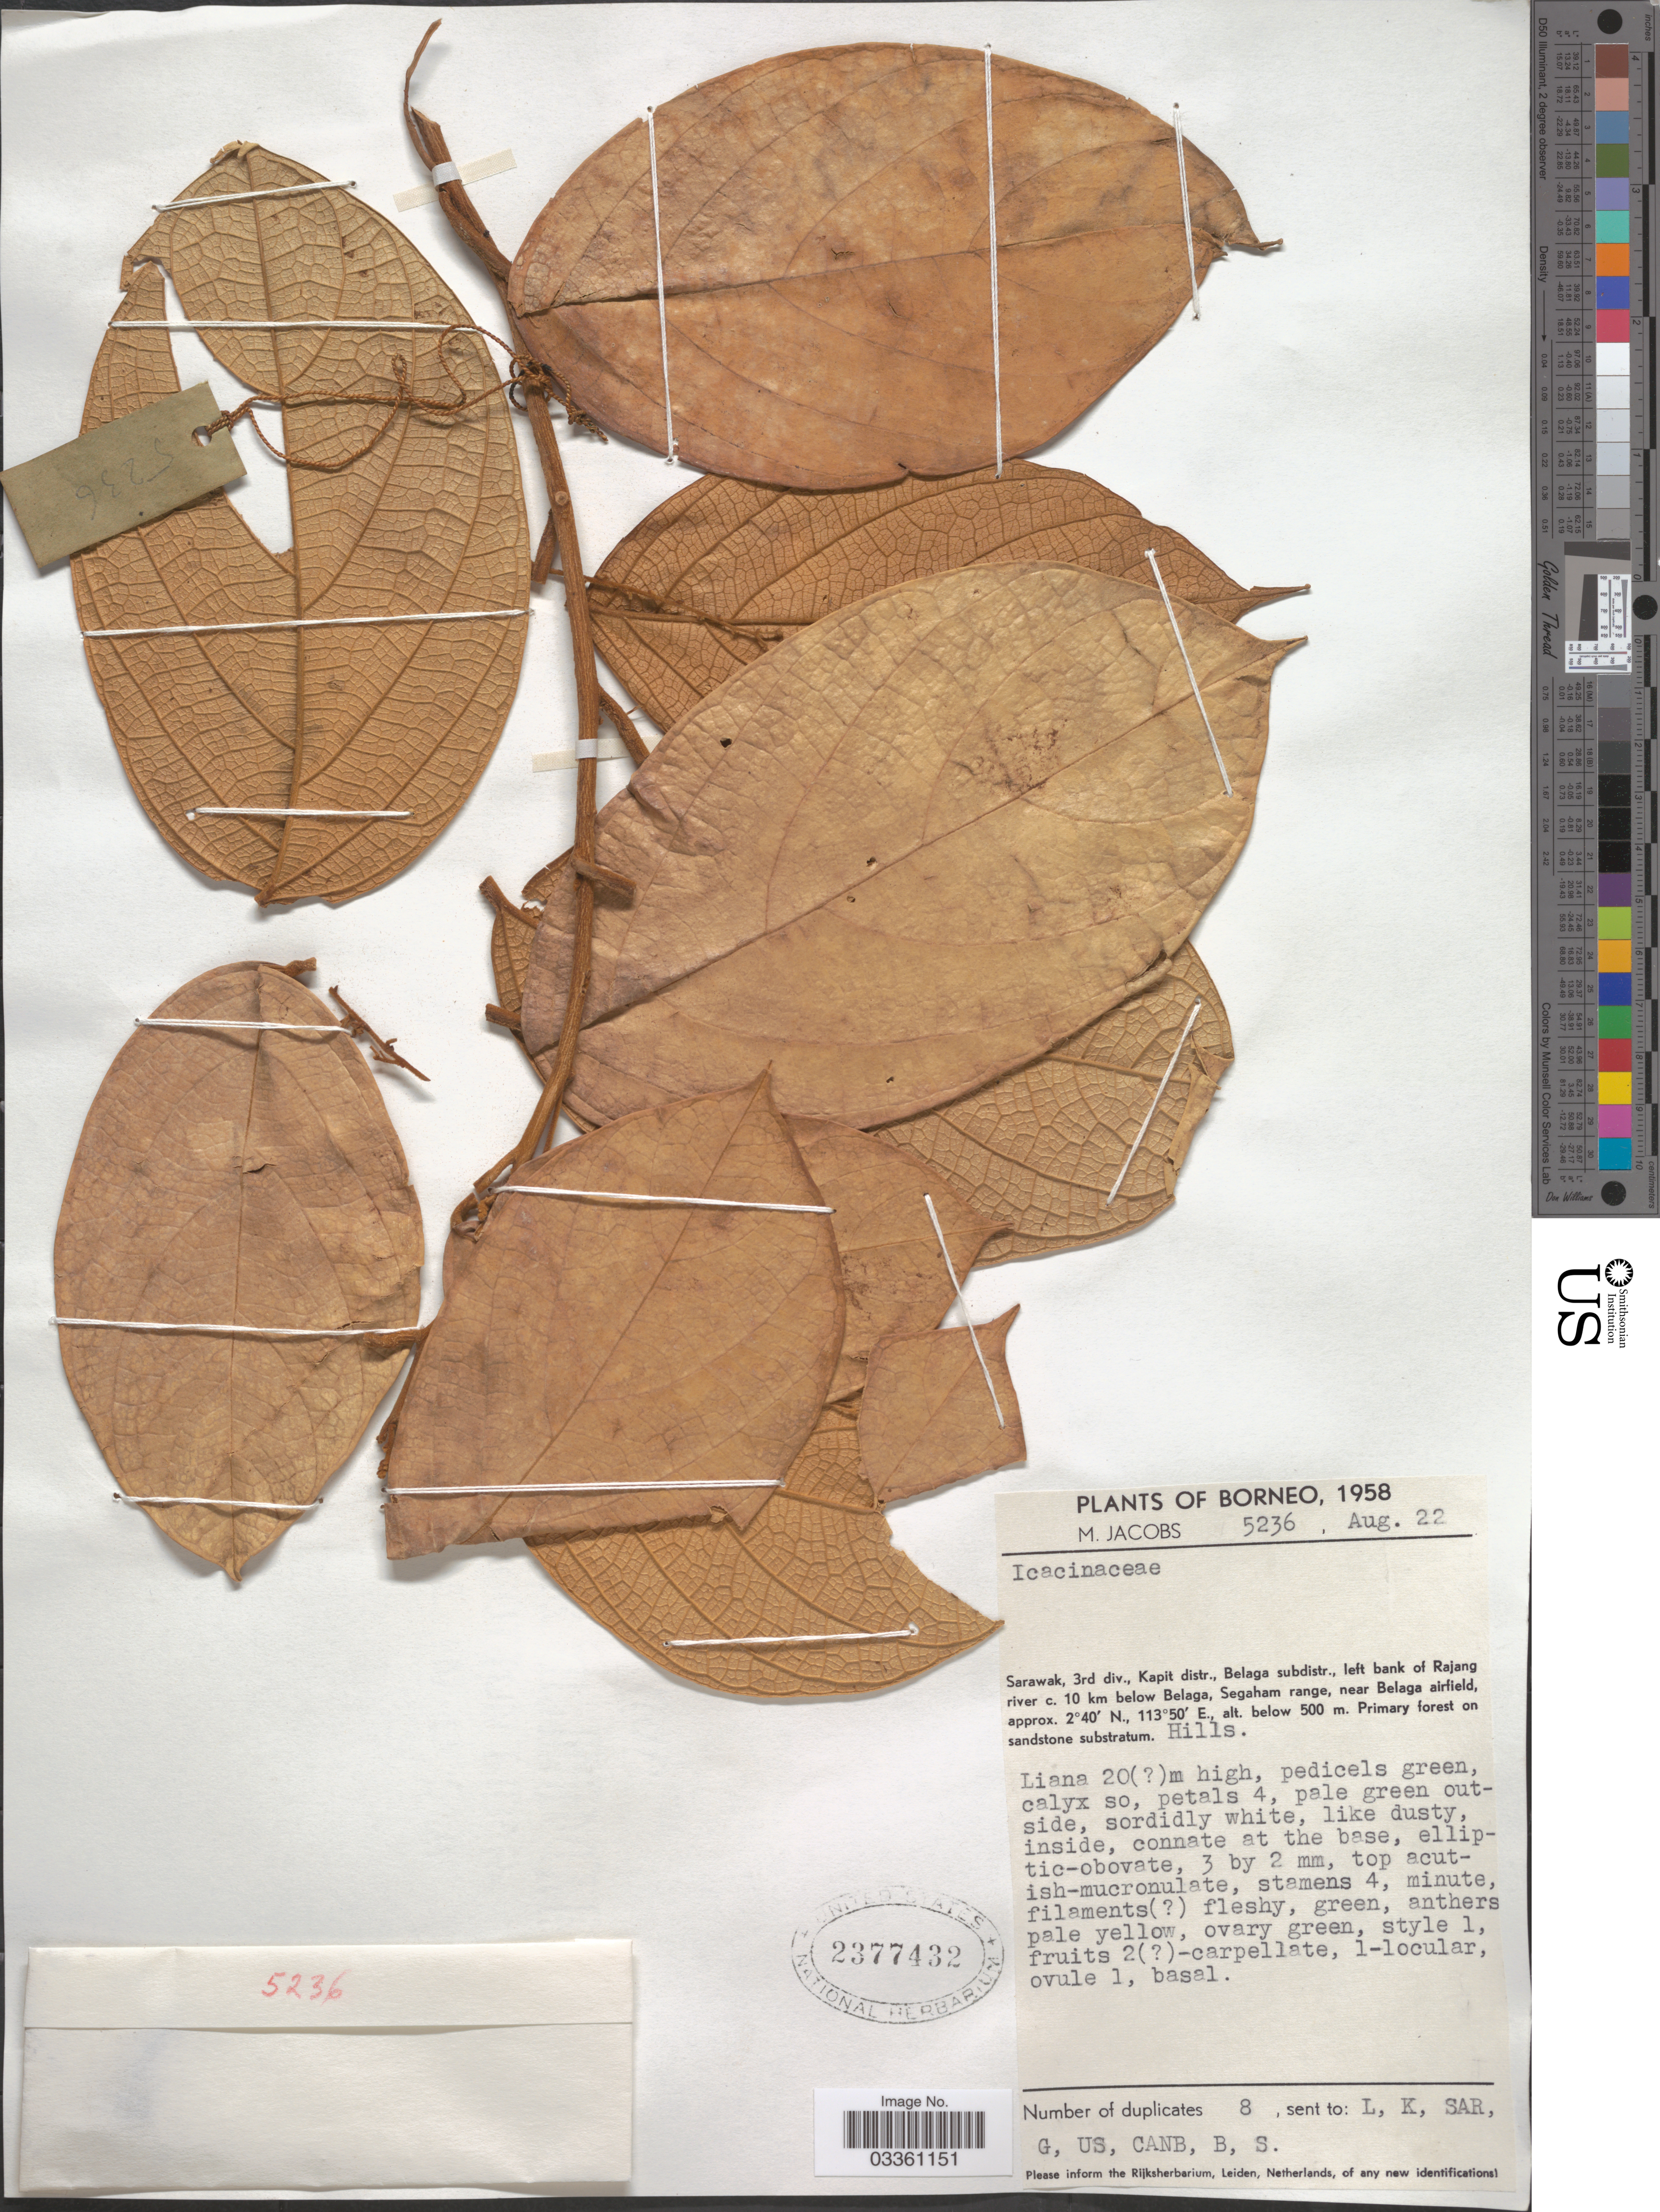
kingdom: Plantae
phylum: Tracheophyta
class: Magnoliopsida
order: Icacinales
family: Icacinaceae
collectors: M. Jacobs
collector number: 5236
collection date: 1958-08-22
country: Malaysia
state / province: Sarawak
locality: Borneo. 3rd div., Kapit distr., Belaga subdistr., left bank of Rajang river c. 10 km below Belaga, Segaham range, near Belaga airfield.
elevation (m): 500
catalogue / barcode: US 2377432